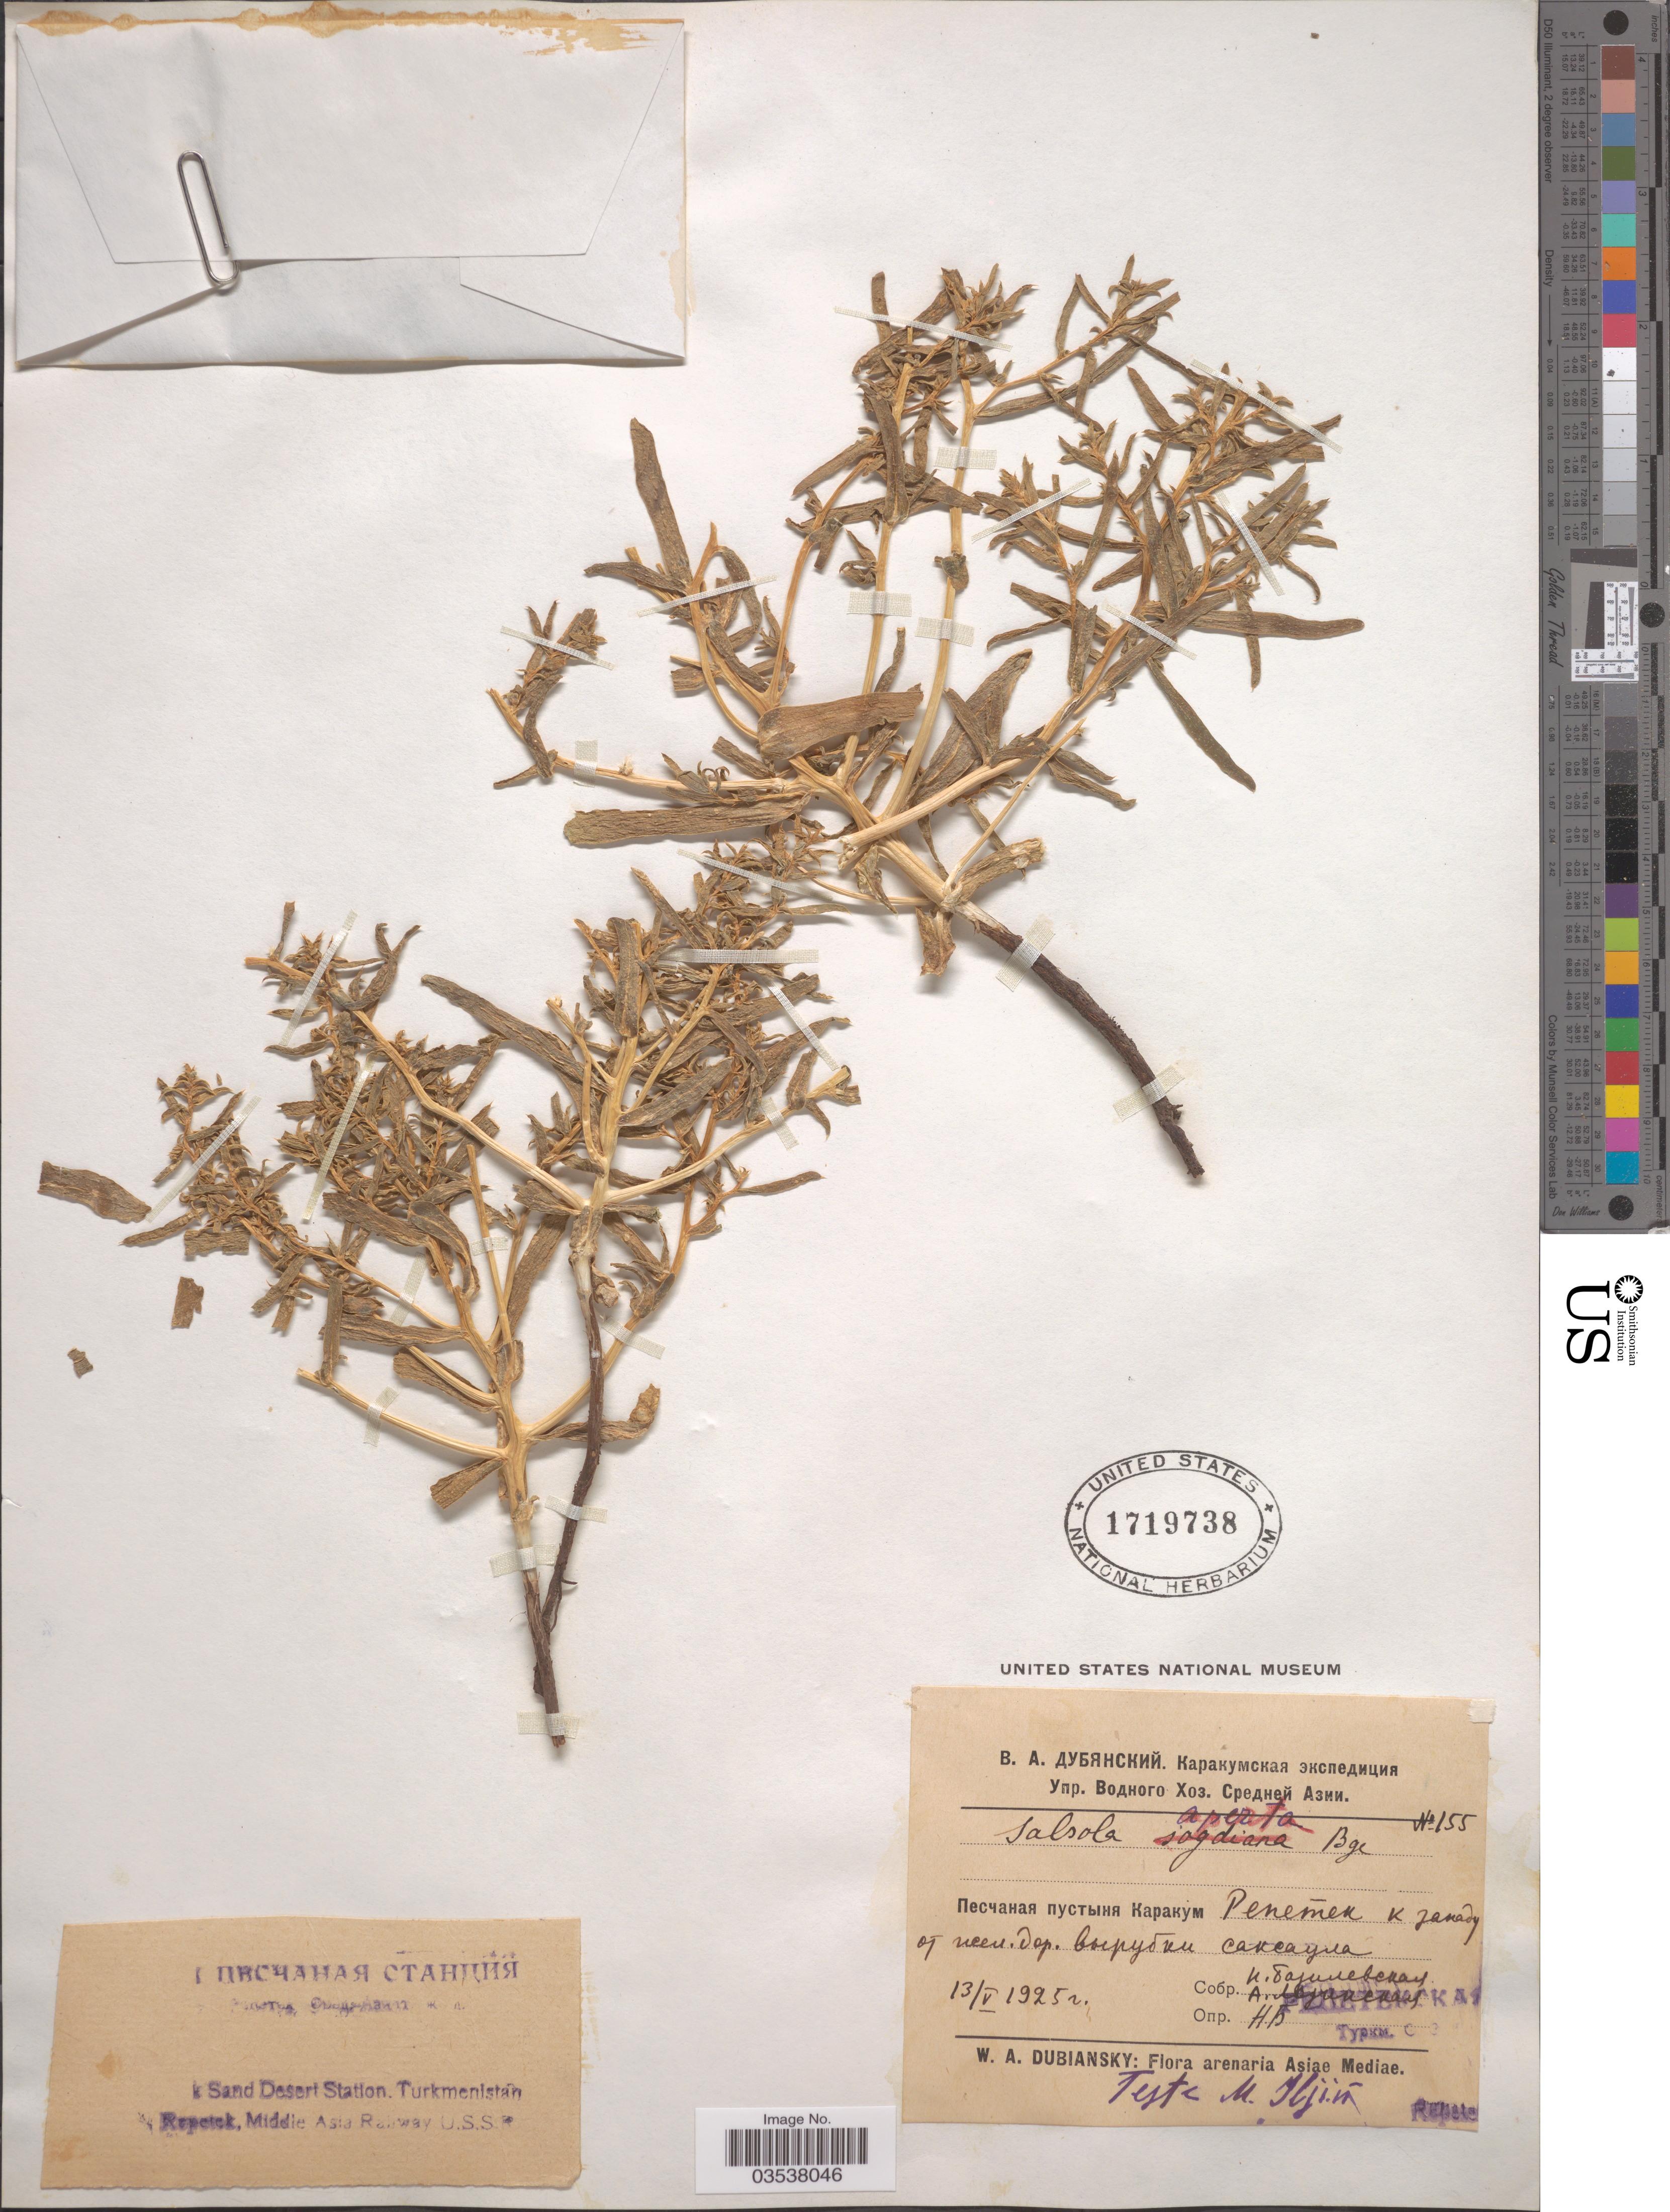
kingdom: Plantae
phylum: Tracheophyta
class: Magnoliopsida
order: Caryophyllales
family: Amaranthaceae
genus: Turania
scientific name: Turania sogdiana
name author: (Bunge) Akhani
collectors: W. Dubiansky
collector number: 155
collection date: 1925-05-13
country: Turkmenistan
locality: X. Asiae Mediae. [illegible text]k Sand Desert Station. Repetek, Middle Asia Railway U.S.S.[unsure placement]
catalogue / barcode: US 1719738